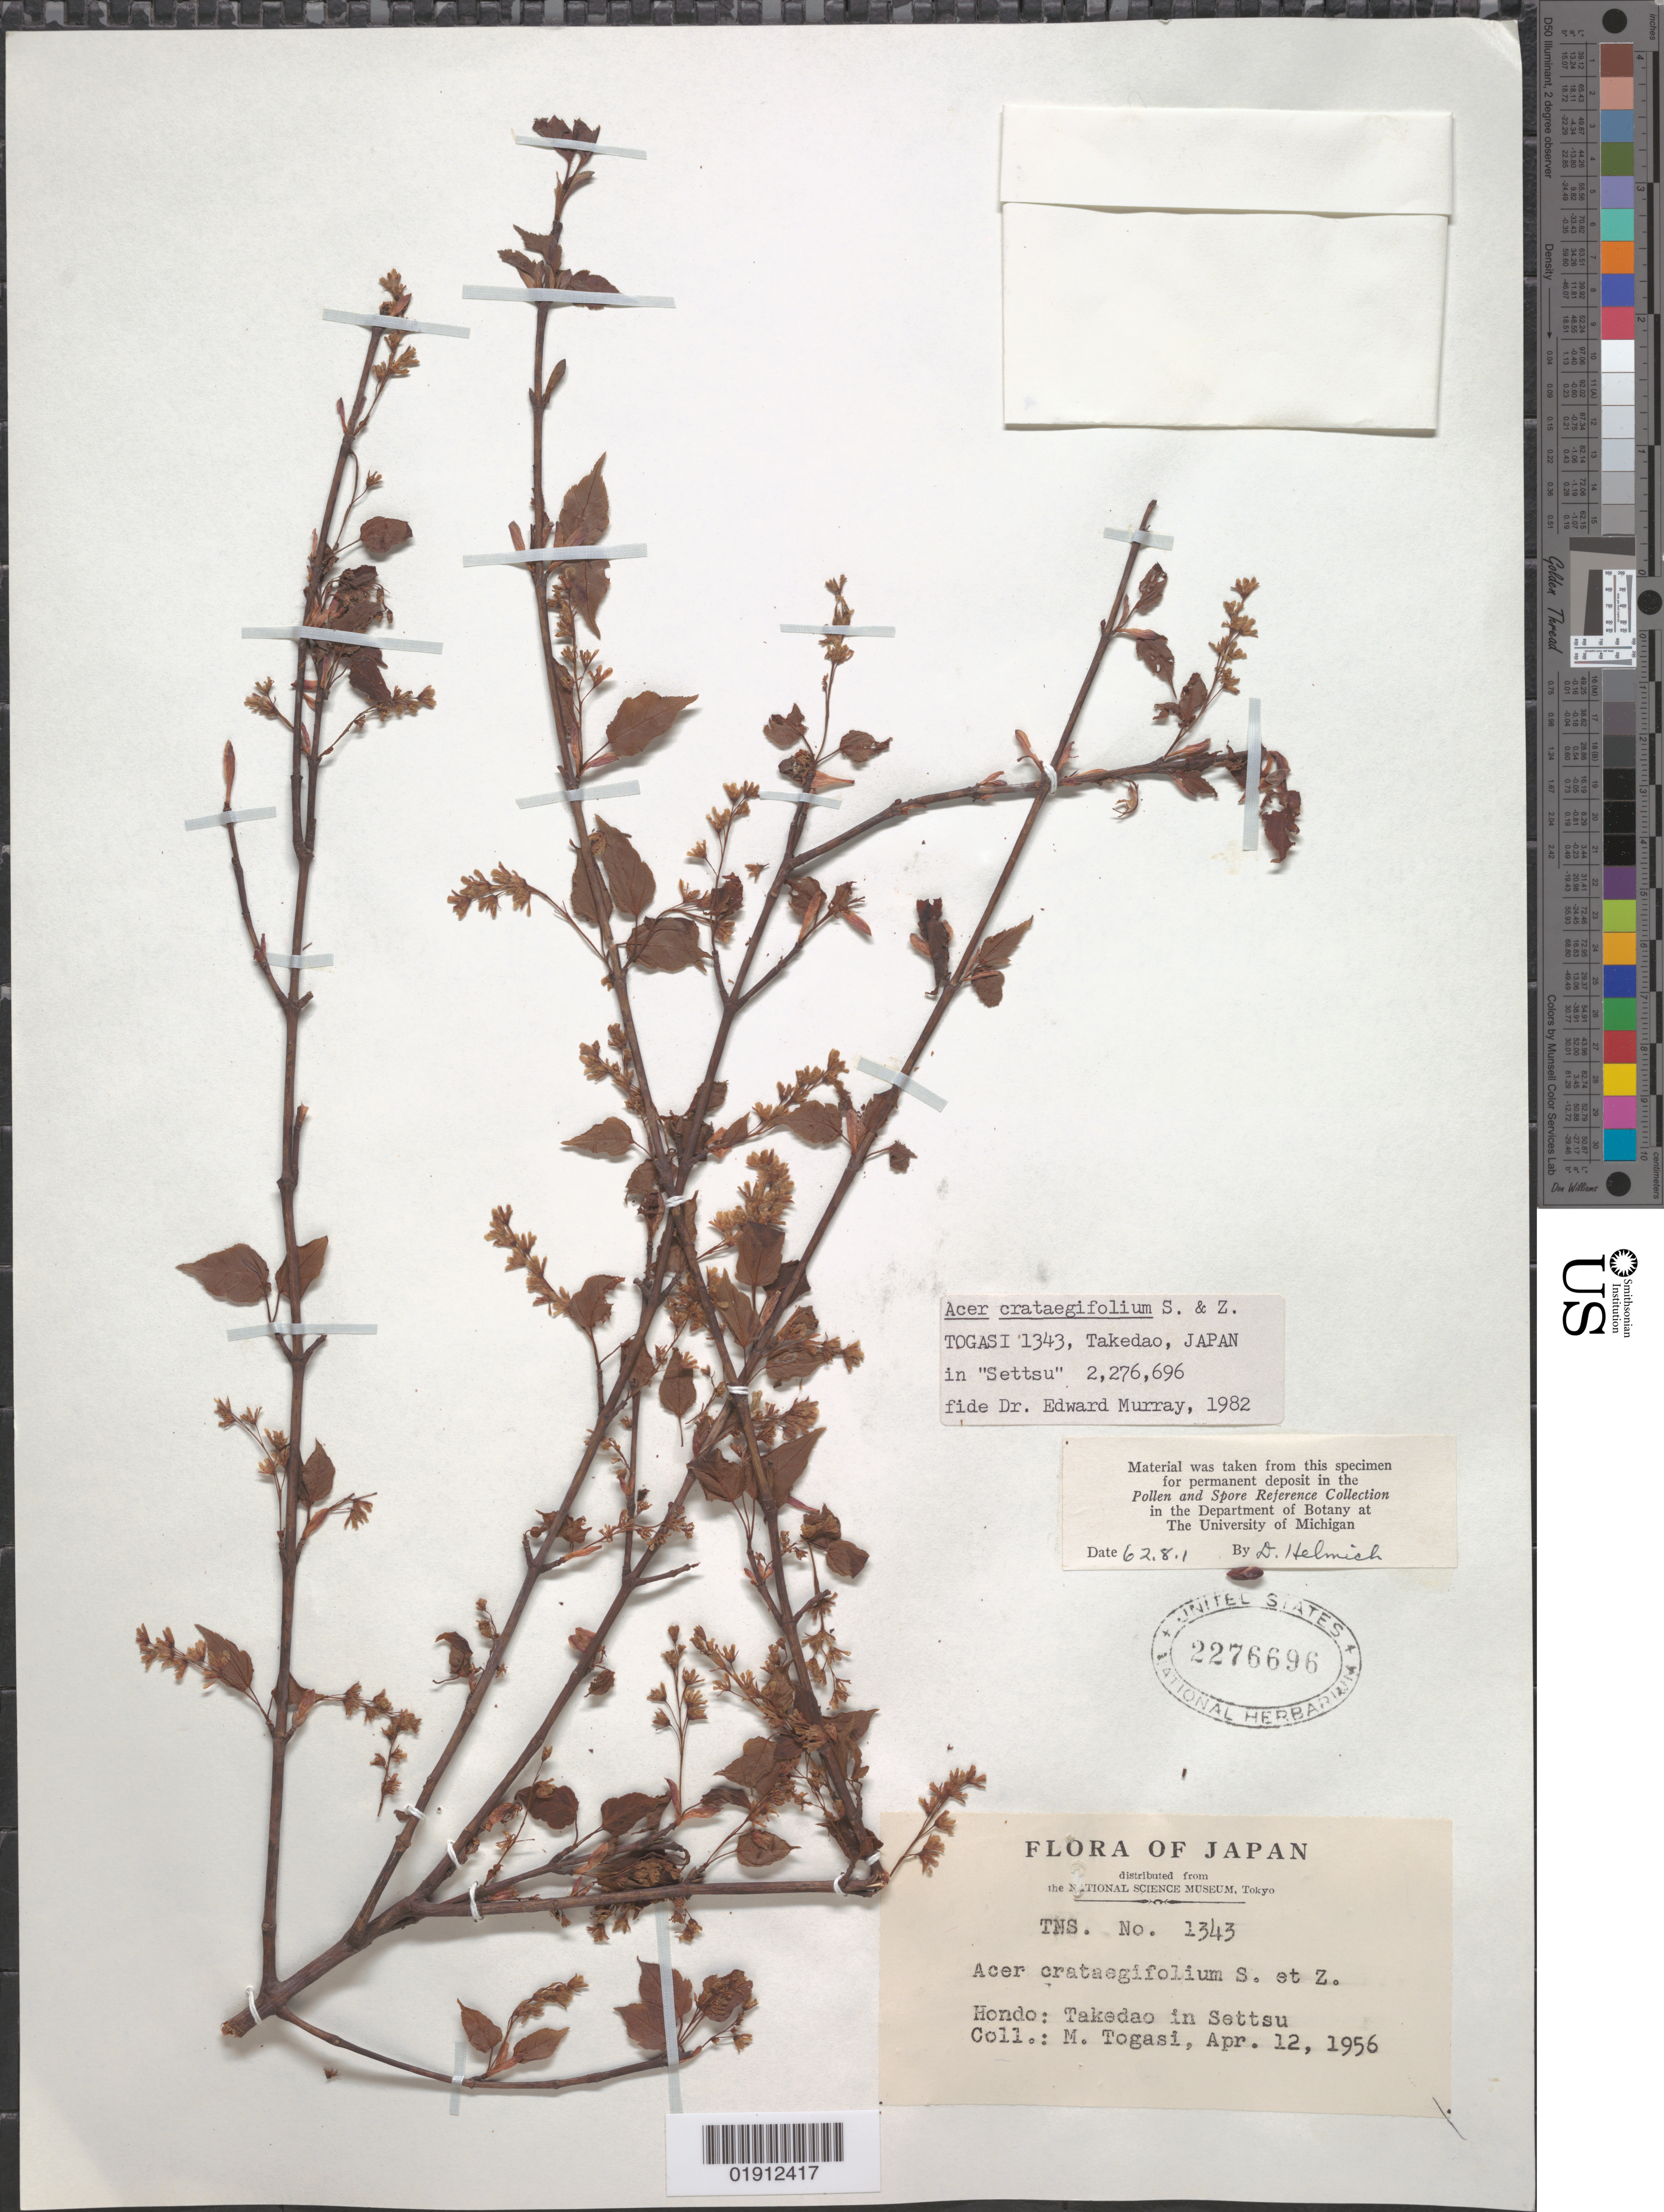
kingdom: Plantae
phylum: Tracheophyta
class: Magnoliopsida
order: Sapindales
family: Sapindaceae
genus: Acer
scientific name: Acer crataegifolium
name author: Siebold & Zucc.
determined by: Murray, Edward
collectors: M. Togasi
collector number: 1343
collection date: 1956-04-12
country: Japan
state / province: Osaka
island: Honshu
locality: Takedao in Settsu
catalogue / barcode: US 2276696